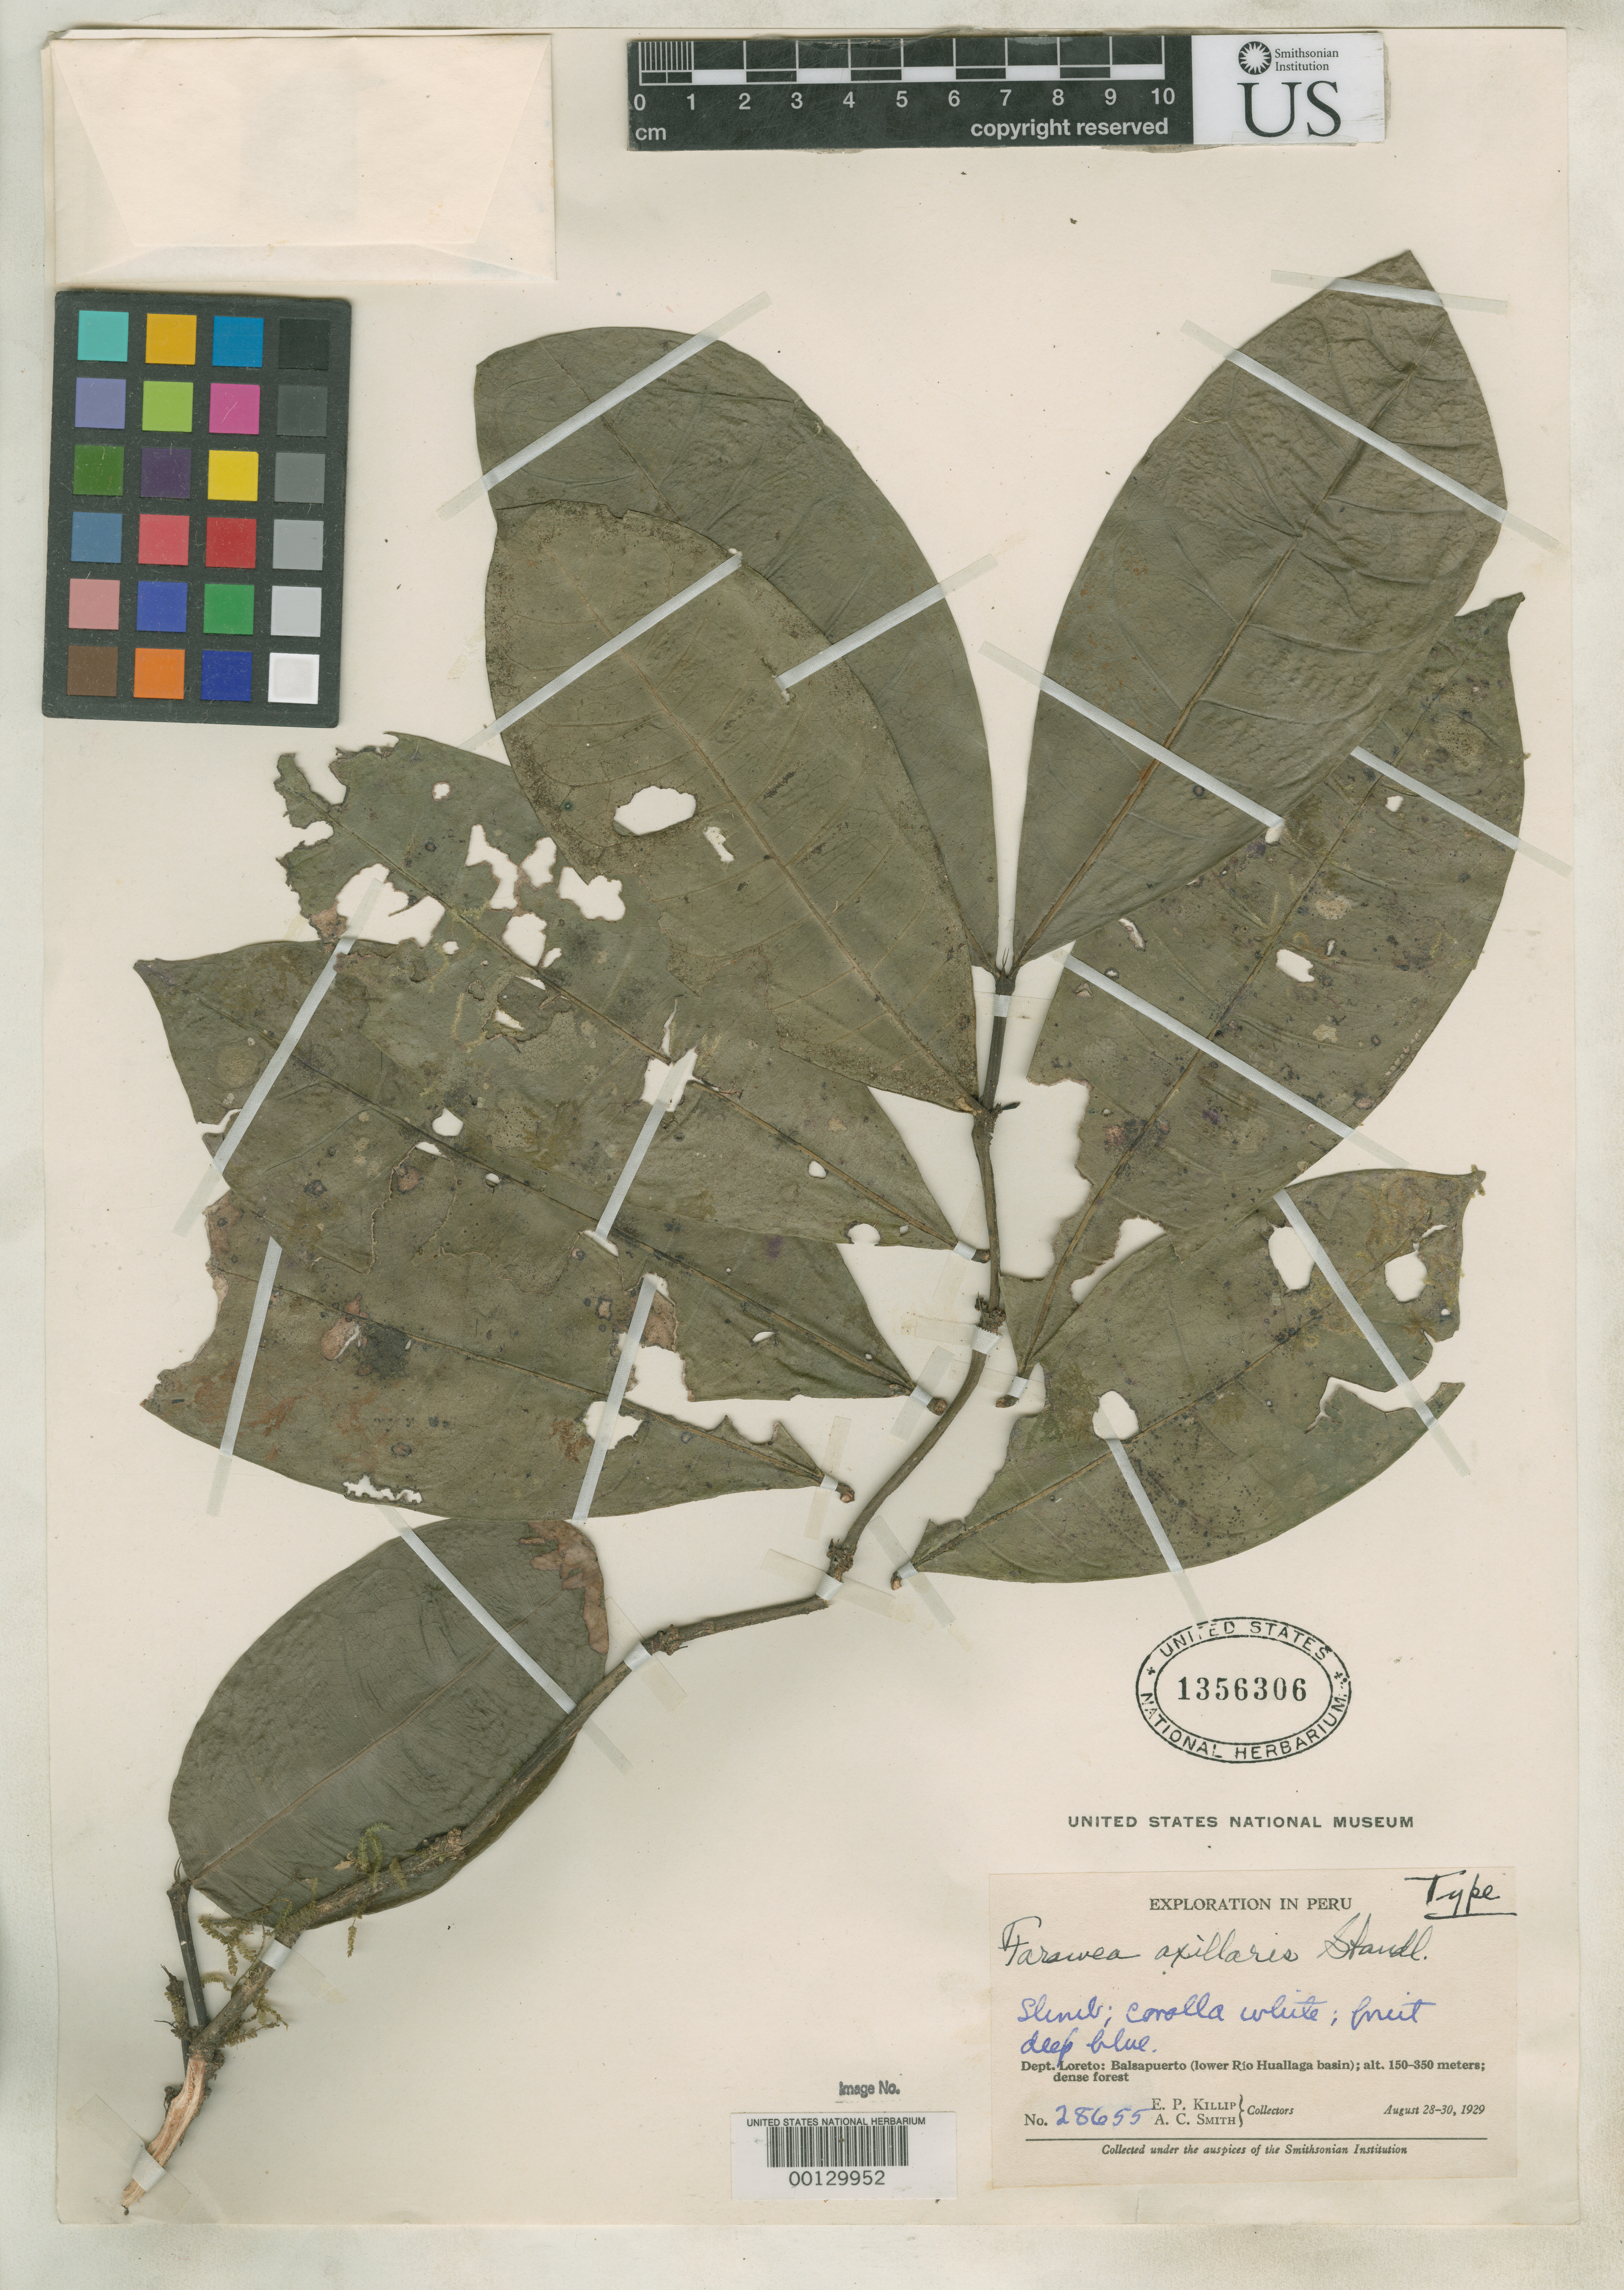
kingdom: Plantae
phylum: Tracheophyta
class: Magnoliopsida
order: Gentianales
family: Rubiaceae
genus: Faramea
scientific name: Faramea axillaris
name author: Standl.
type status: Holotype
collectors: E. P. Killip & A. C. Smith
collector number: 28655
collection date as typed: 28 Aug 1929 to 30 Aug 1929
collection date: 1929-08-28/1929-08-30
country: Peru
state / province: Loreto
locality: Balsapuerto, lower Rio Huallaga Basin.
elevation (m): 150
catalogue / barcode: US 1356306